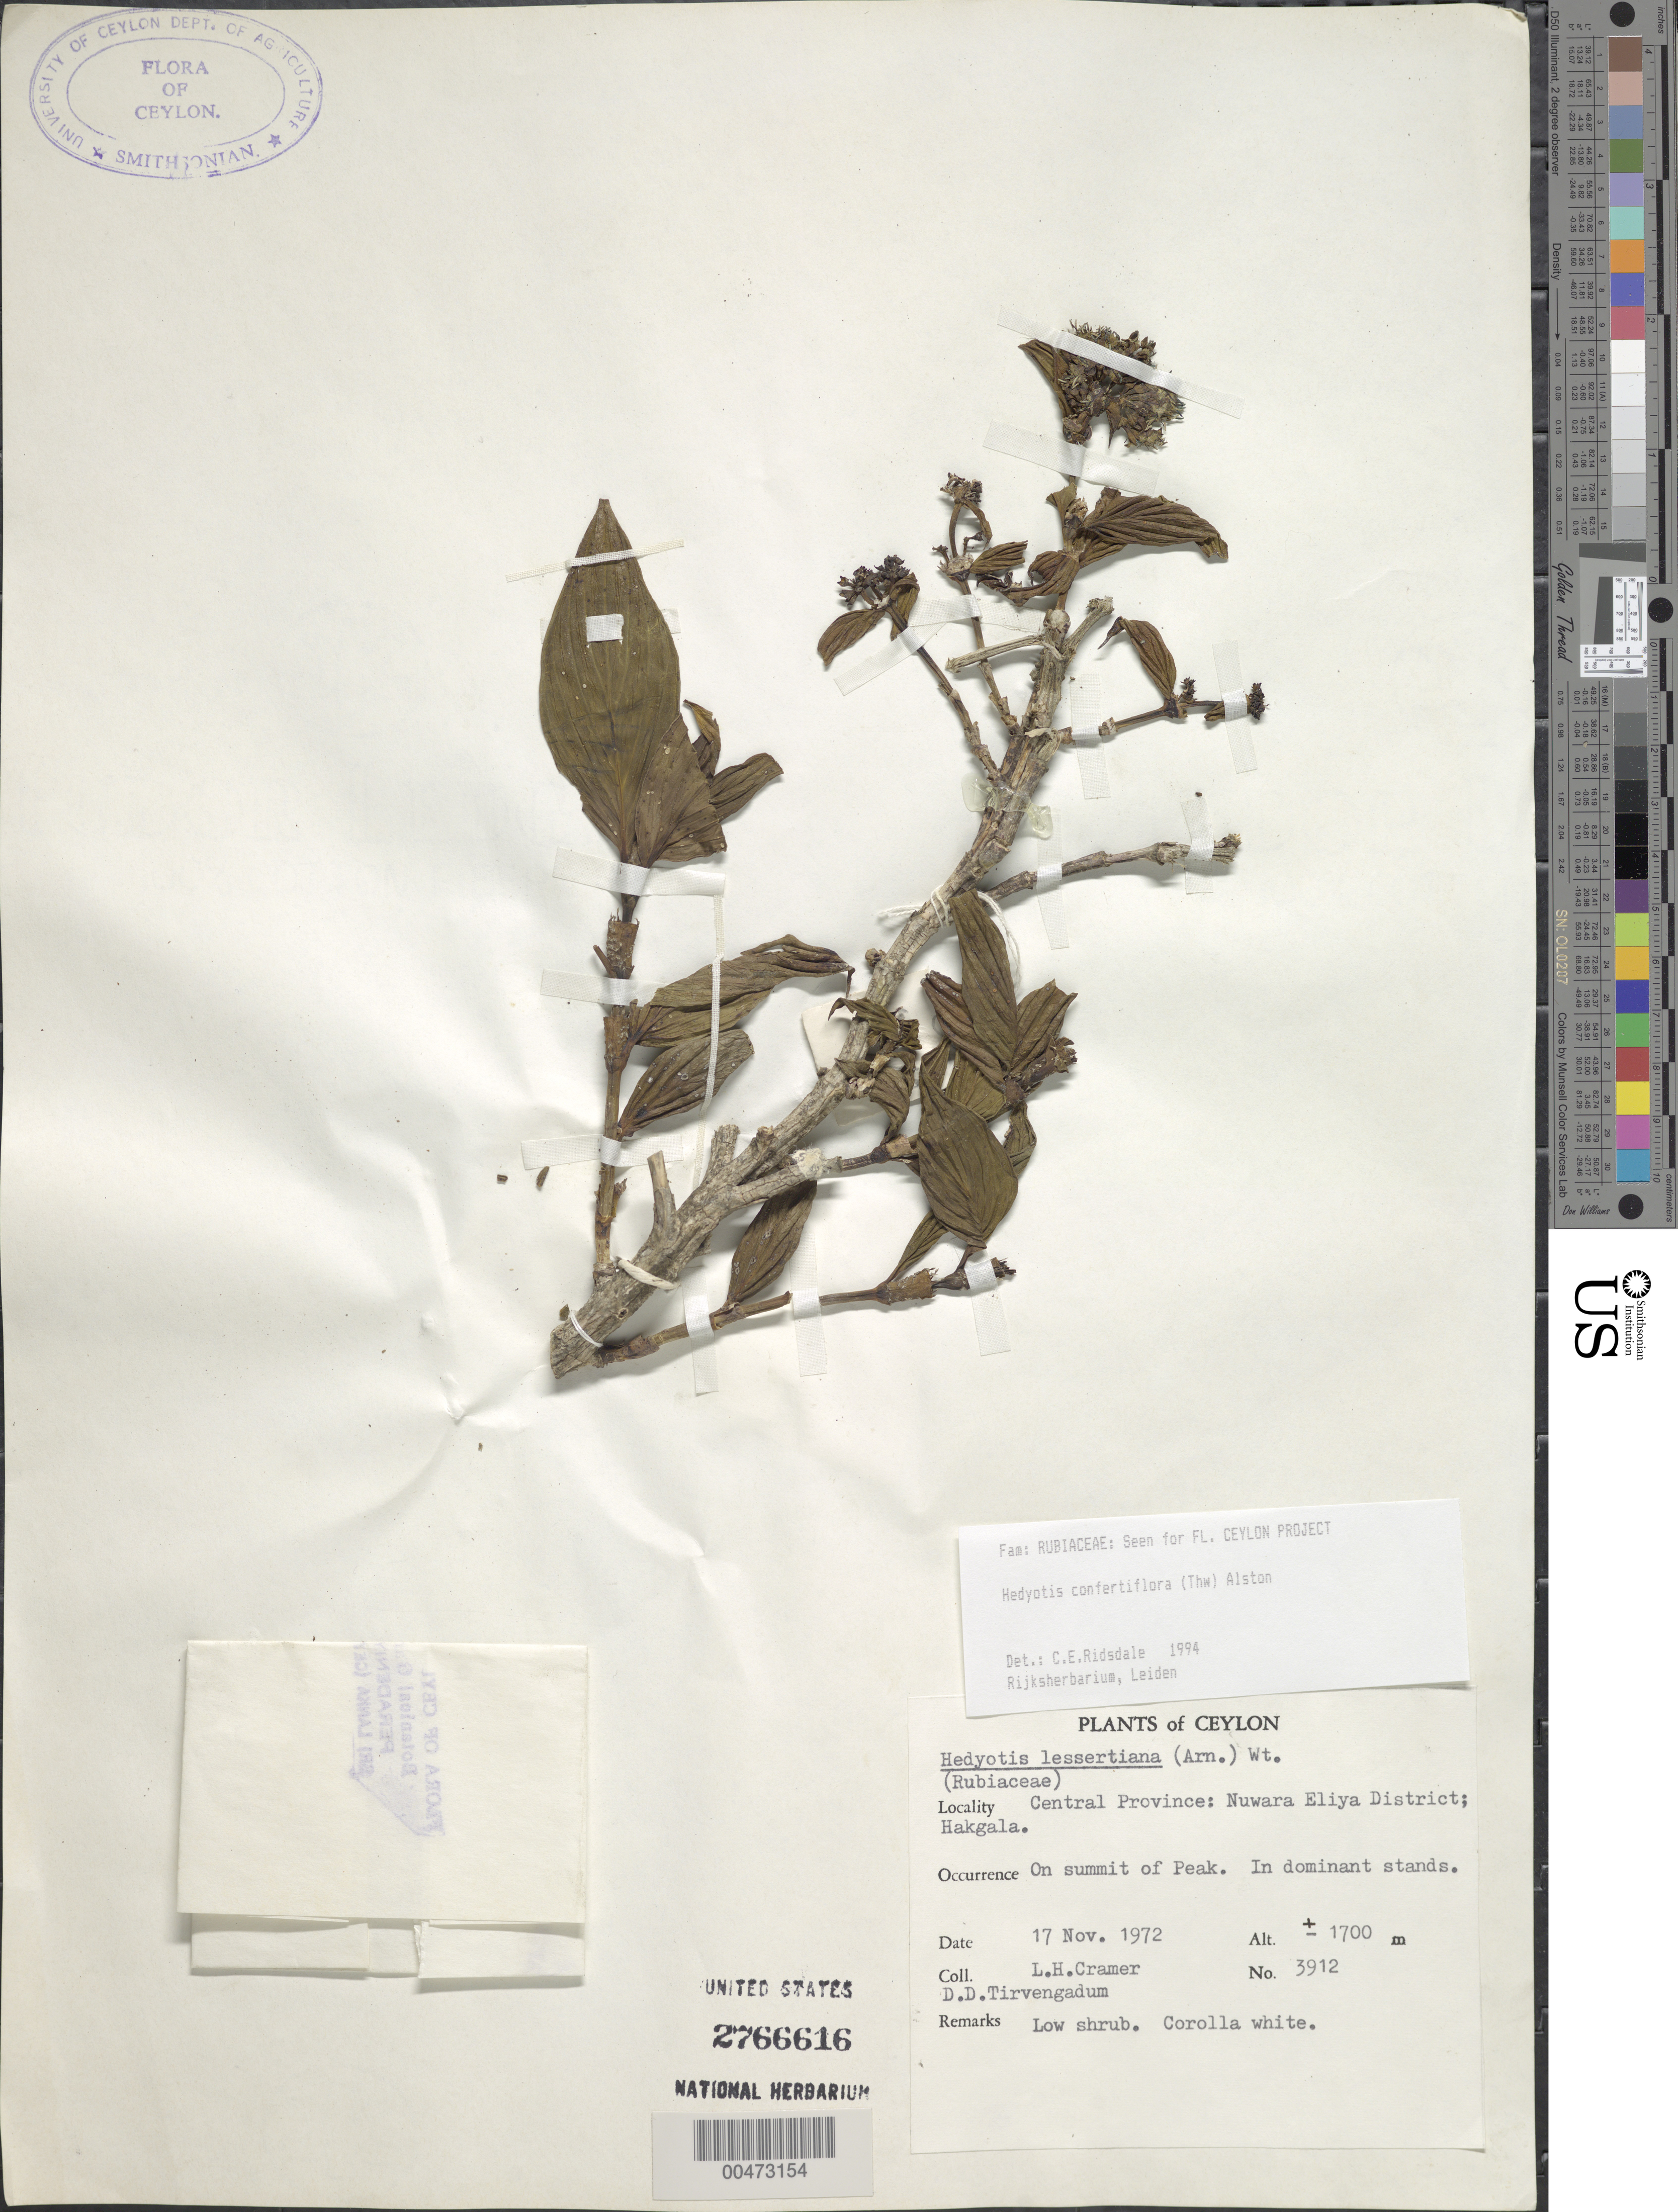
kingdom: Plantae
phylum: Tracheophyta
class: Magnoliopsida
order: Gentianales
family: Rubiaceae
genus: Hedyotis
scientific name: Hedyotis confertiflora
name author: (Thwaites) Alston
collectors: L. H. Cramer & D. Tirvengadum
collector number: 3912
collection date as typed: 17 Nov 1972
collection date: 1972-11-17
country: Sri Lanka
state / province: Central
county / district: Nuwara Eliya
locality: Hakgala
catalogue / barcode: US 2766616